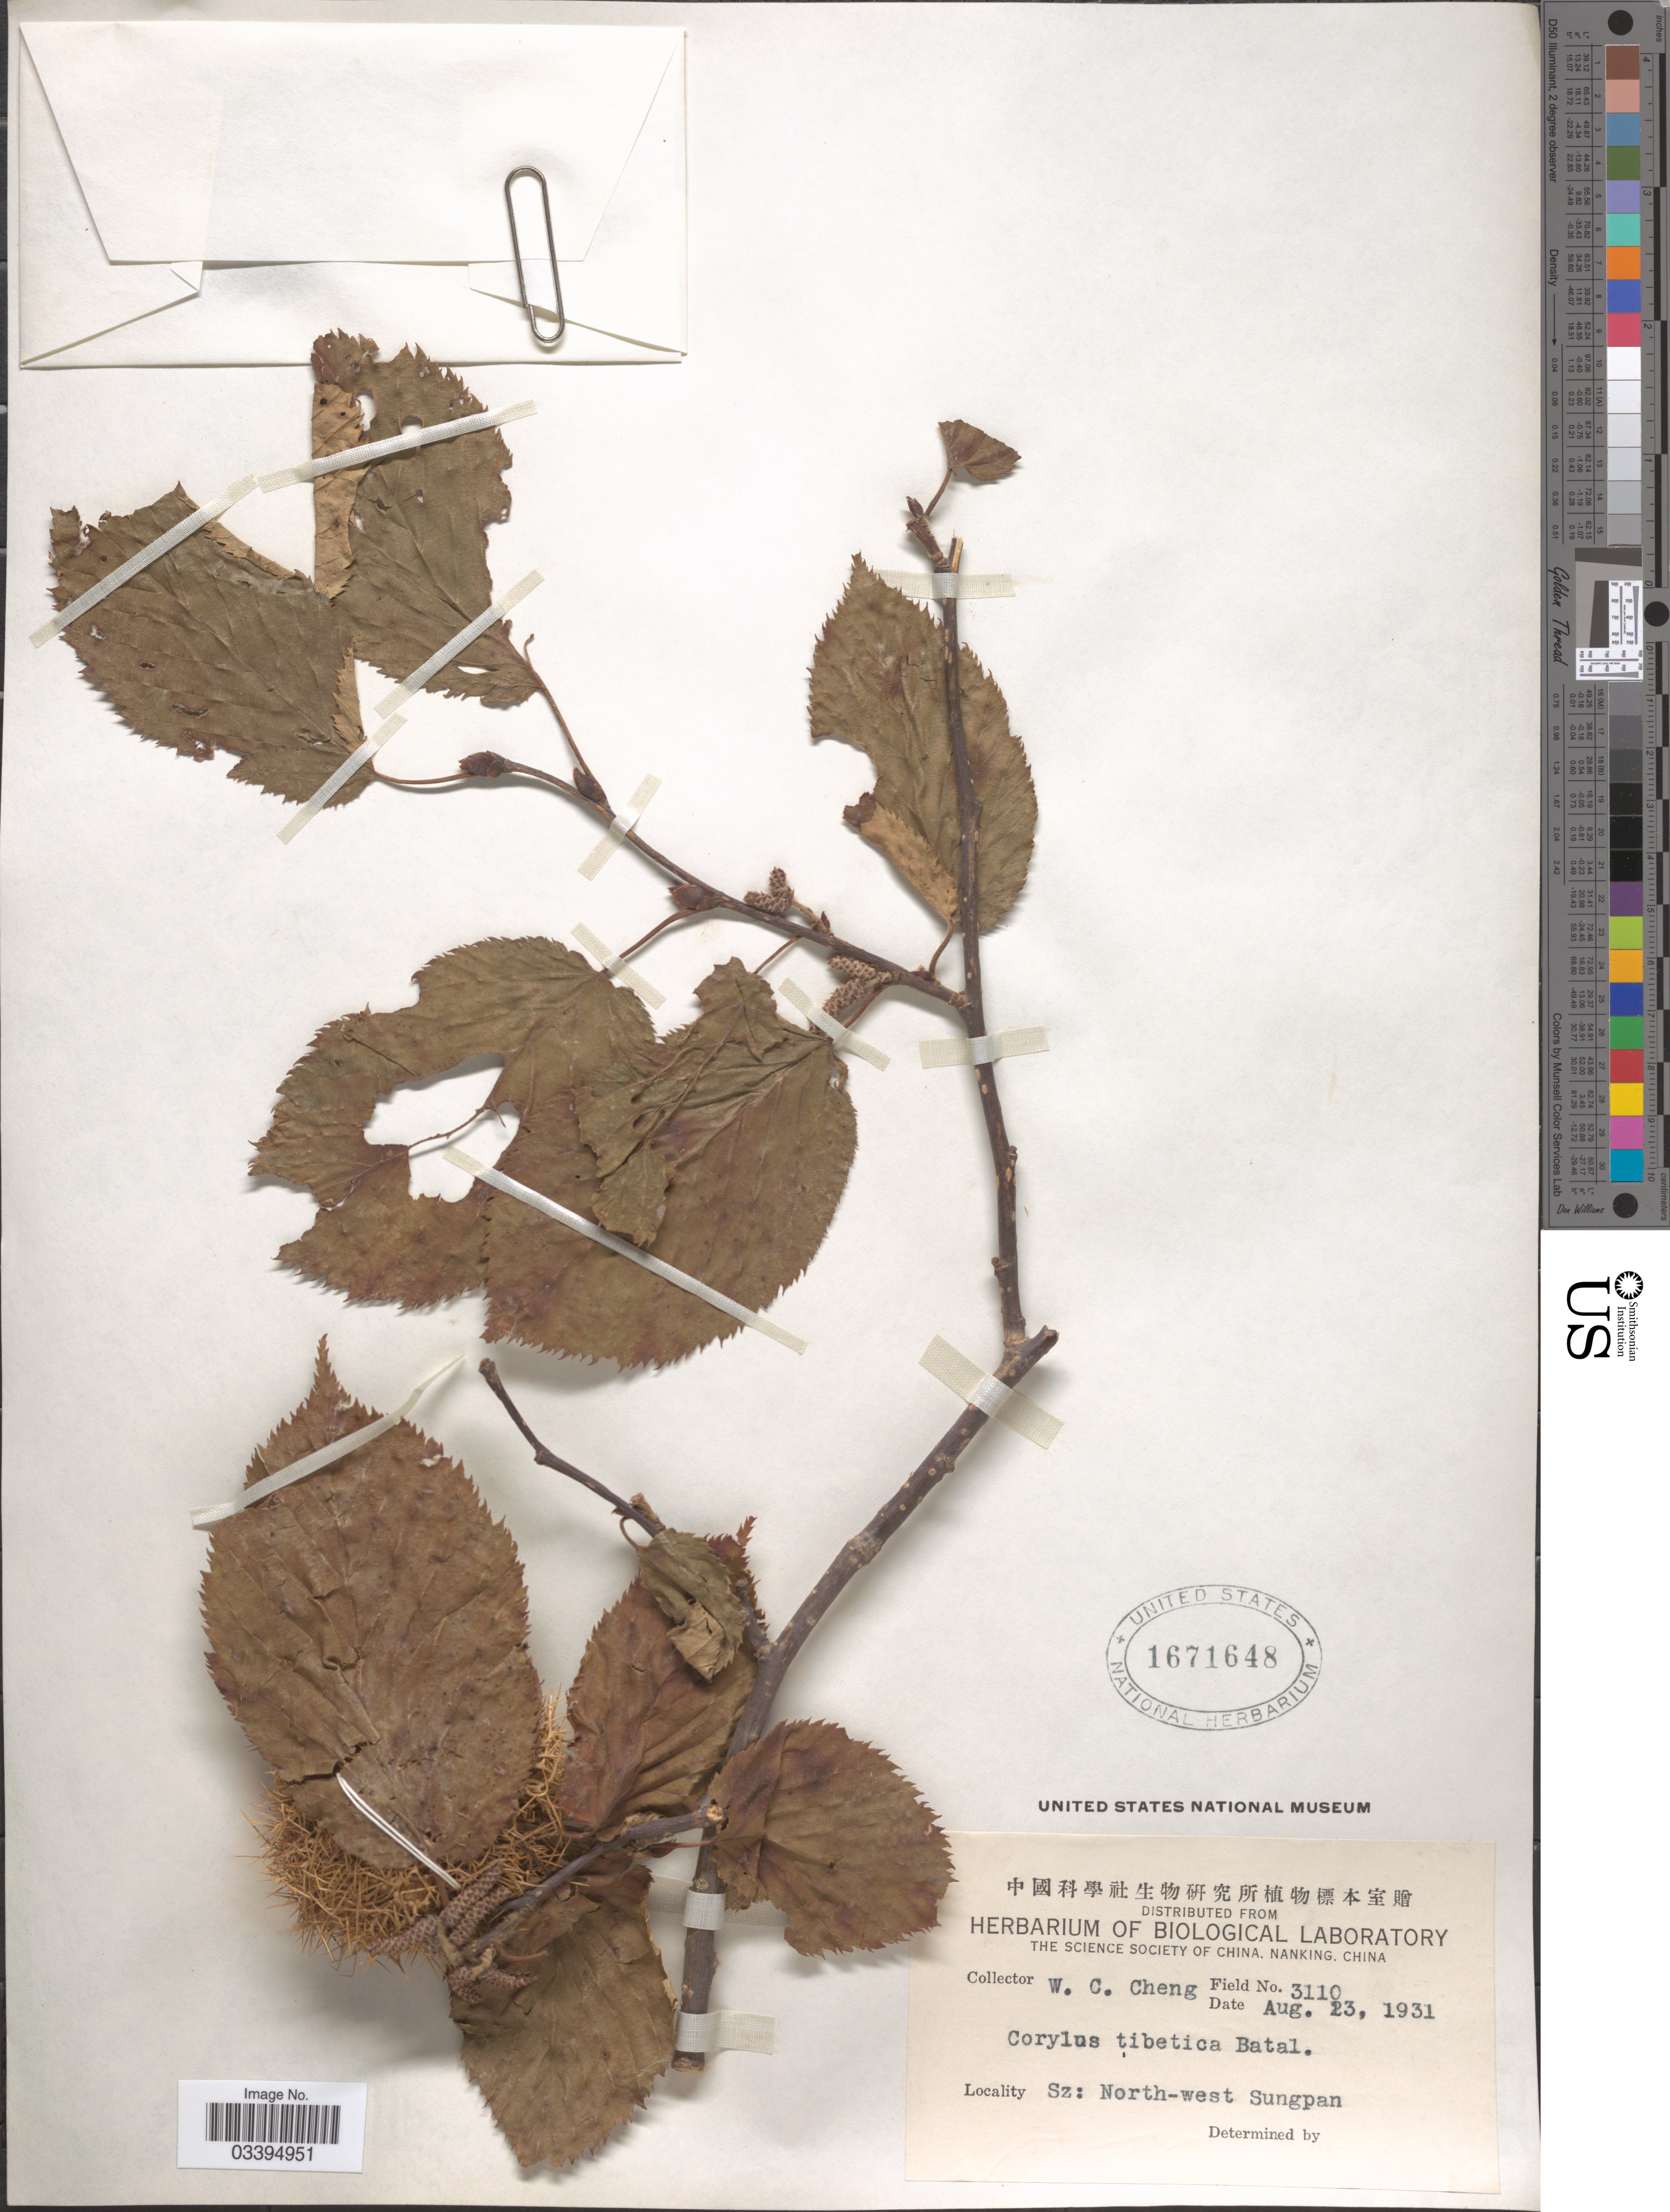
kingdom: Plantae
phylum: Tracheophyta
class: Magnoliopsida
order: Fagales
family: Betulaceae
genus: Corylus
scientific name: Corylus tibetica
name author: Batalin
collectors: W. C. Cheng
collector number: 3110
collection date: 1931-08-23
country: China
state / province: Sichuan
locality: Sz: North-west Sungpan.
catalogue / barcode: US 1671648